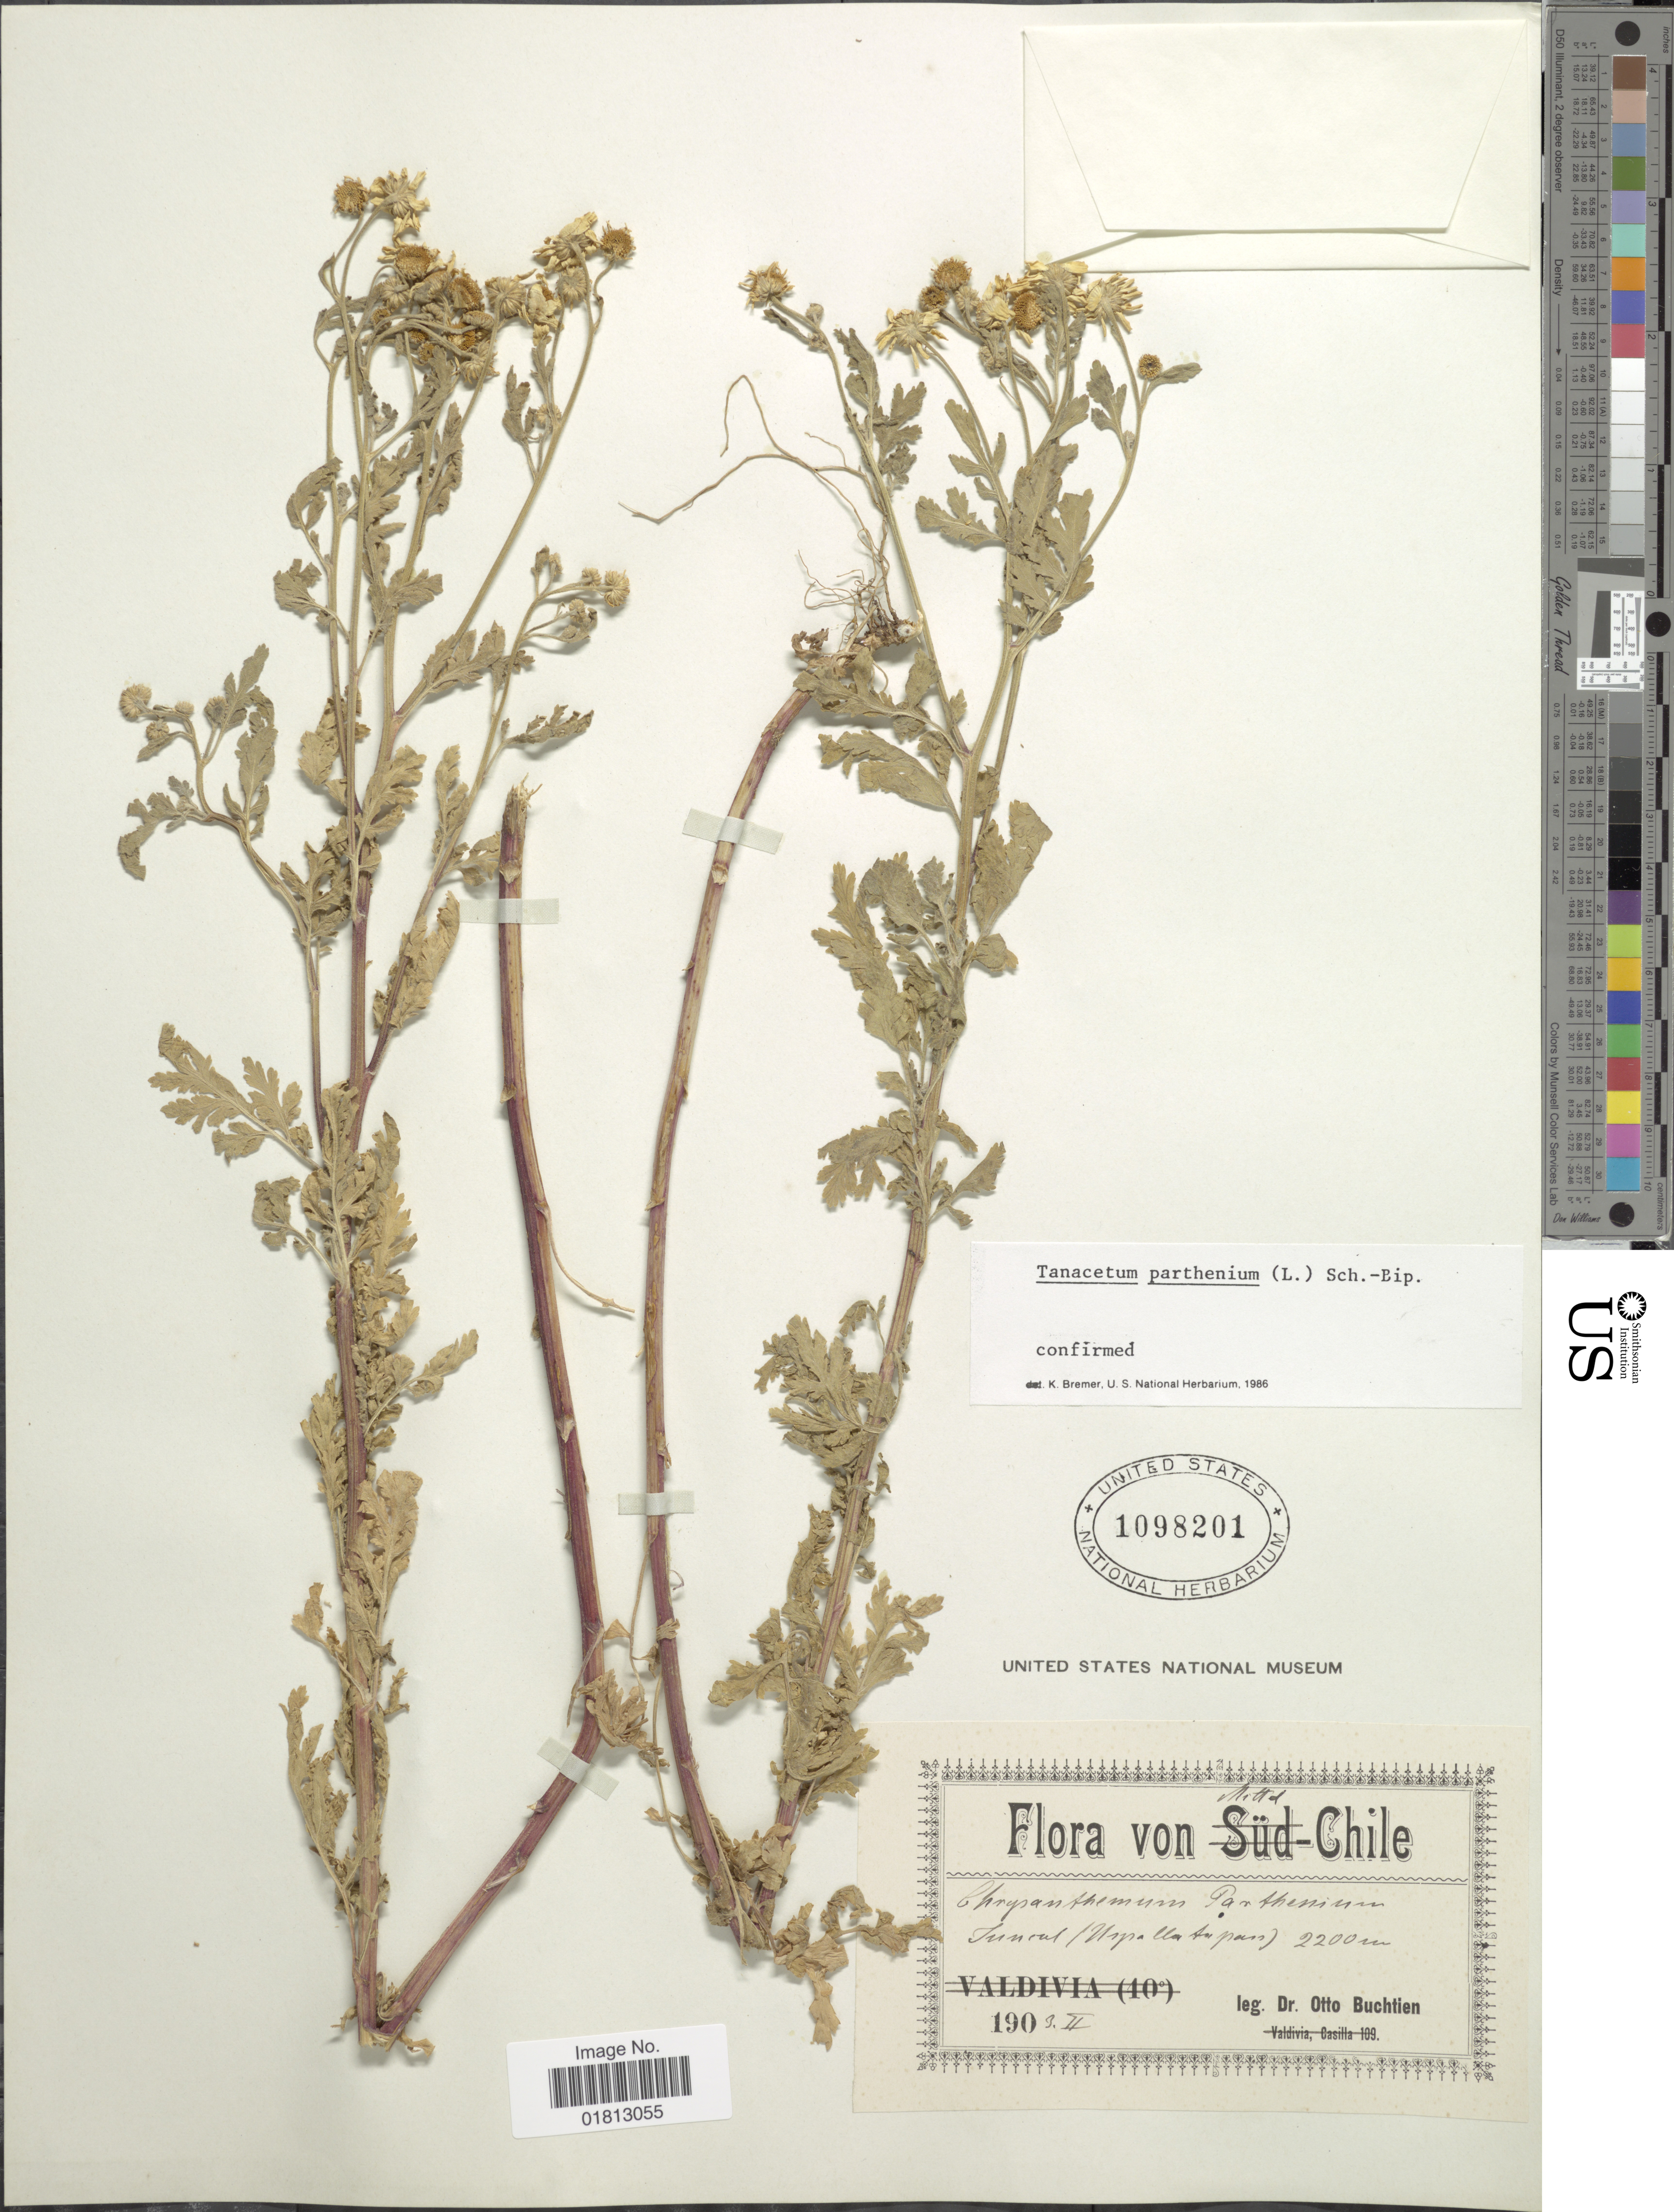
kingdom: Plantae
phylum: Tracheophyta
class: Magnoliopsida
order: Asterales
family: Asteraceae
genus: Tanacetum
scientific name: Tanacetum parthenium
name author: (L.) Sch. Bip.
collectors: O. Buchtien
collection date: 1903-02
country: Chile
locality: Juncal (Uspallata Pass)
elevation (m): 2200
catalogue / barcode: US 1098201